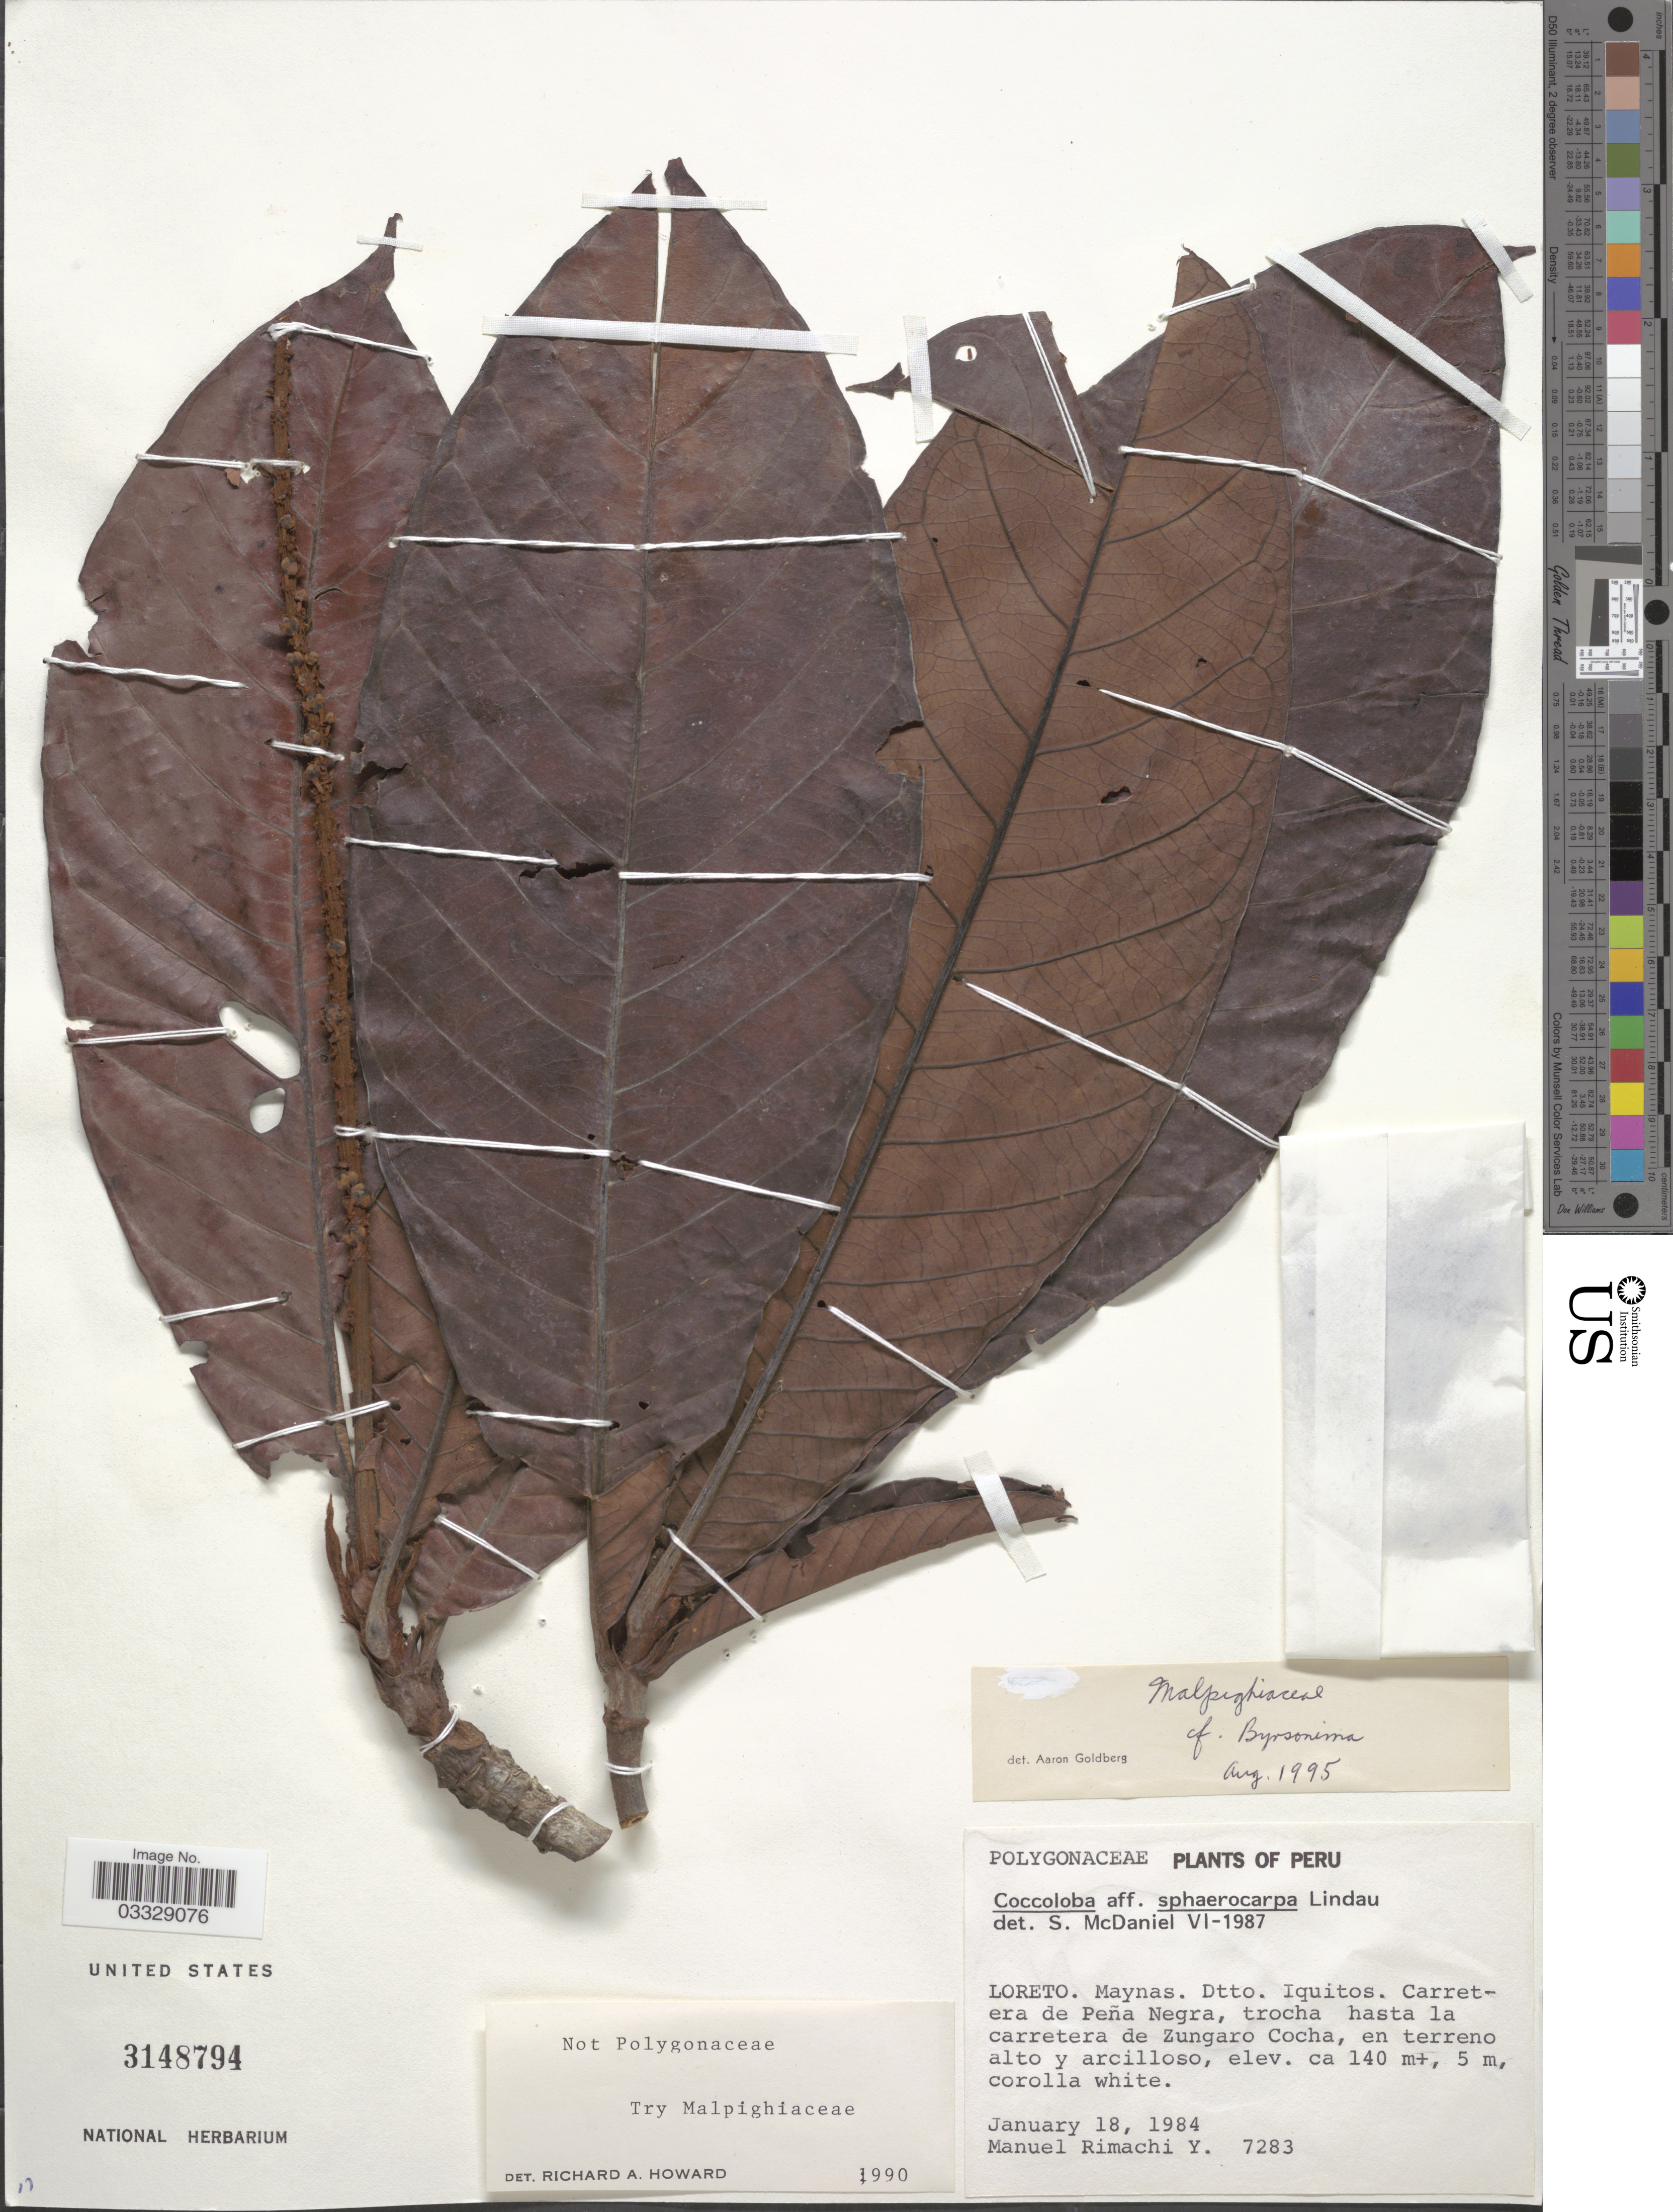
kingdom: Plantae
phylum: Tracheophyta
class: Magnoliopsida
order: Malpighiales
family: Malpighiaceae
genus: Byrsonima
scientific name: Byrsonima sp.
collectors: M. Rimachi Y.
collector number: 7283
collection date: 1984-01-18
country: Peru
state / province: Loreto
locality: Maynas. Dtto. Iquitos. Carretera de Peña Negra, trocha hasta la carretera de Zungaro Cocha.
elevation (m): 140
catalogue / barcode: US 3148794